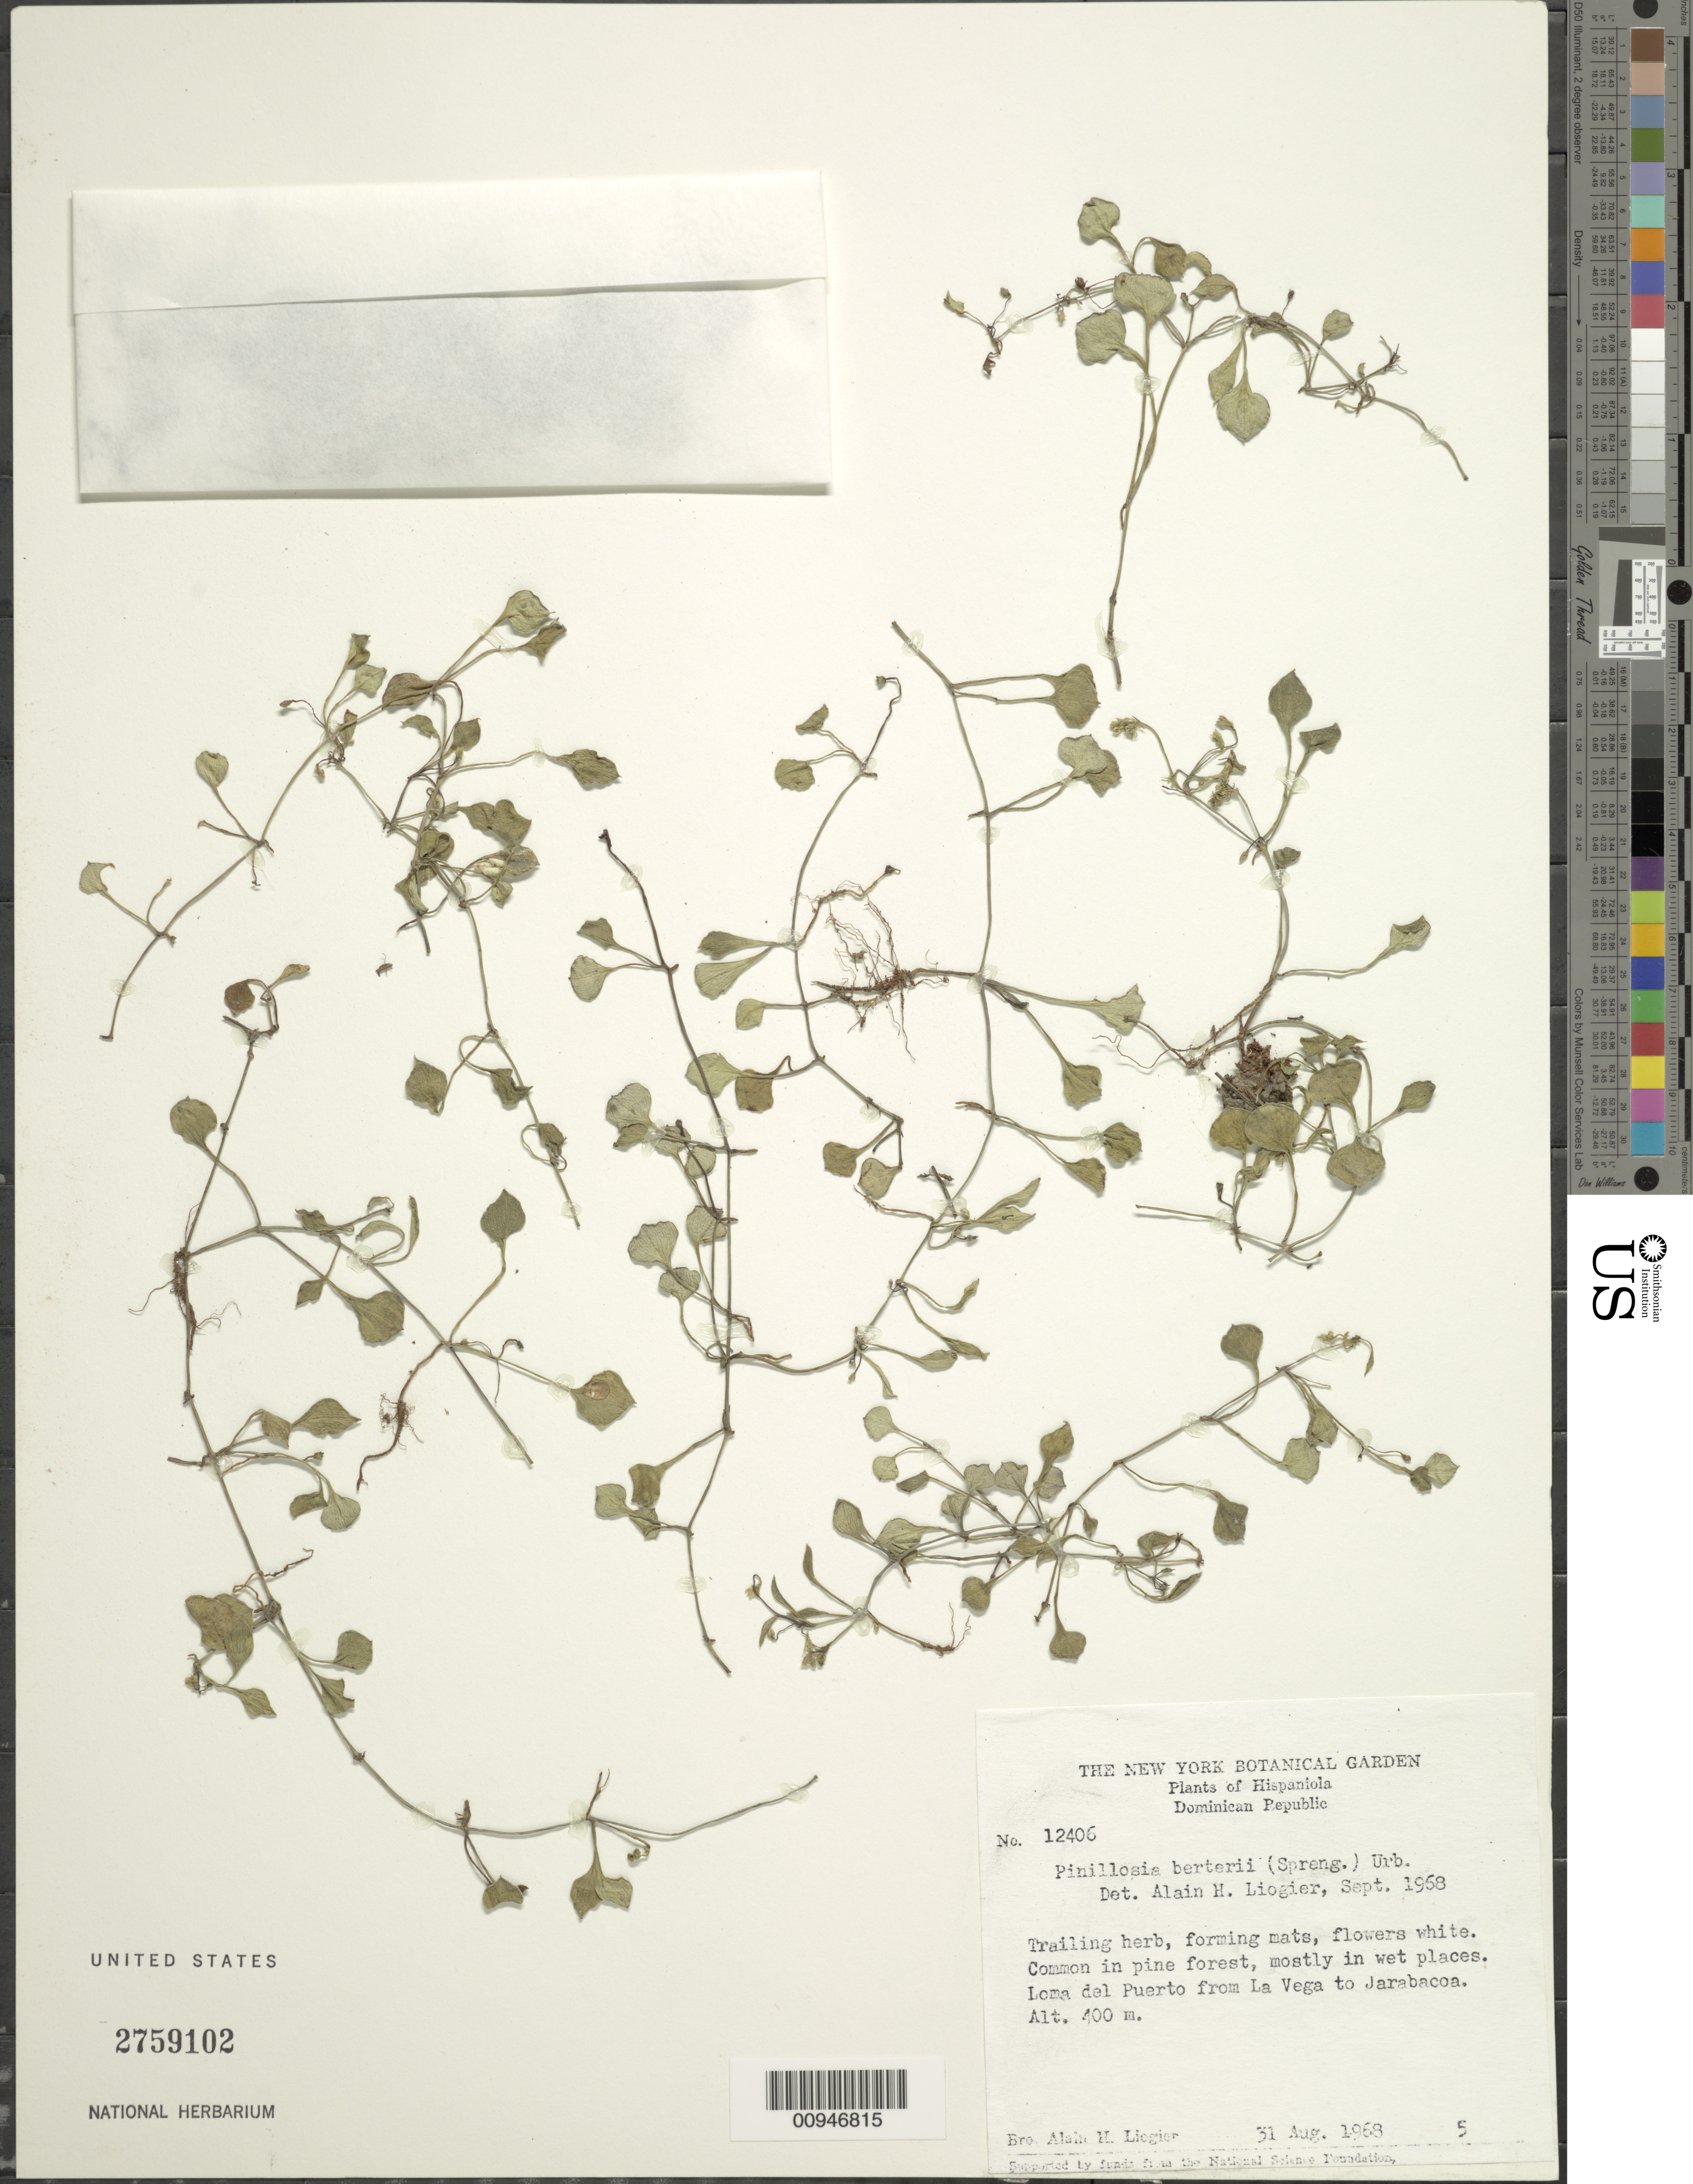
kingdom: Plantae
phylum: Tracheophyta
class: Magnoliopsida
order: Asterales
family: Asteraceae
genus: Pinillosia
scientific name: Pinillosia berteri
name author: (Spreng.) Urb.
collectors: A. H. Liogier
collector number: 12406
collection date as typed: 31 Aug 1968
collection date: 1968-08-31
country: Dominican Republic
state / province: La Vega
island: Hispaniola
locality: Loma del Puerto from La Vega to Jarabacoa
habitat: In pine forest, mostly in wet places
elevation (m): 400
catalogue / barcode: US 2759102